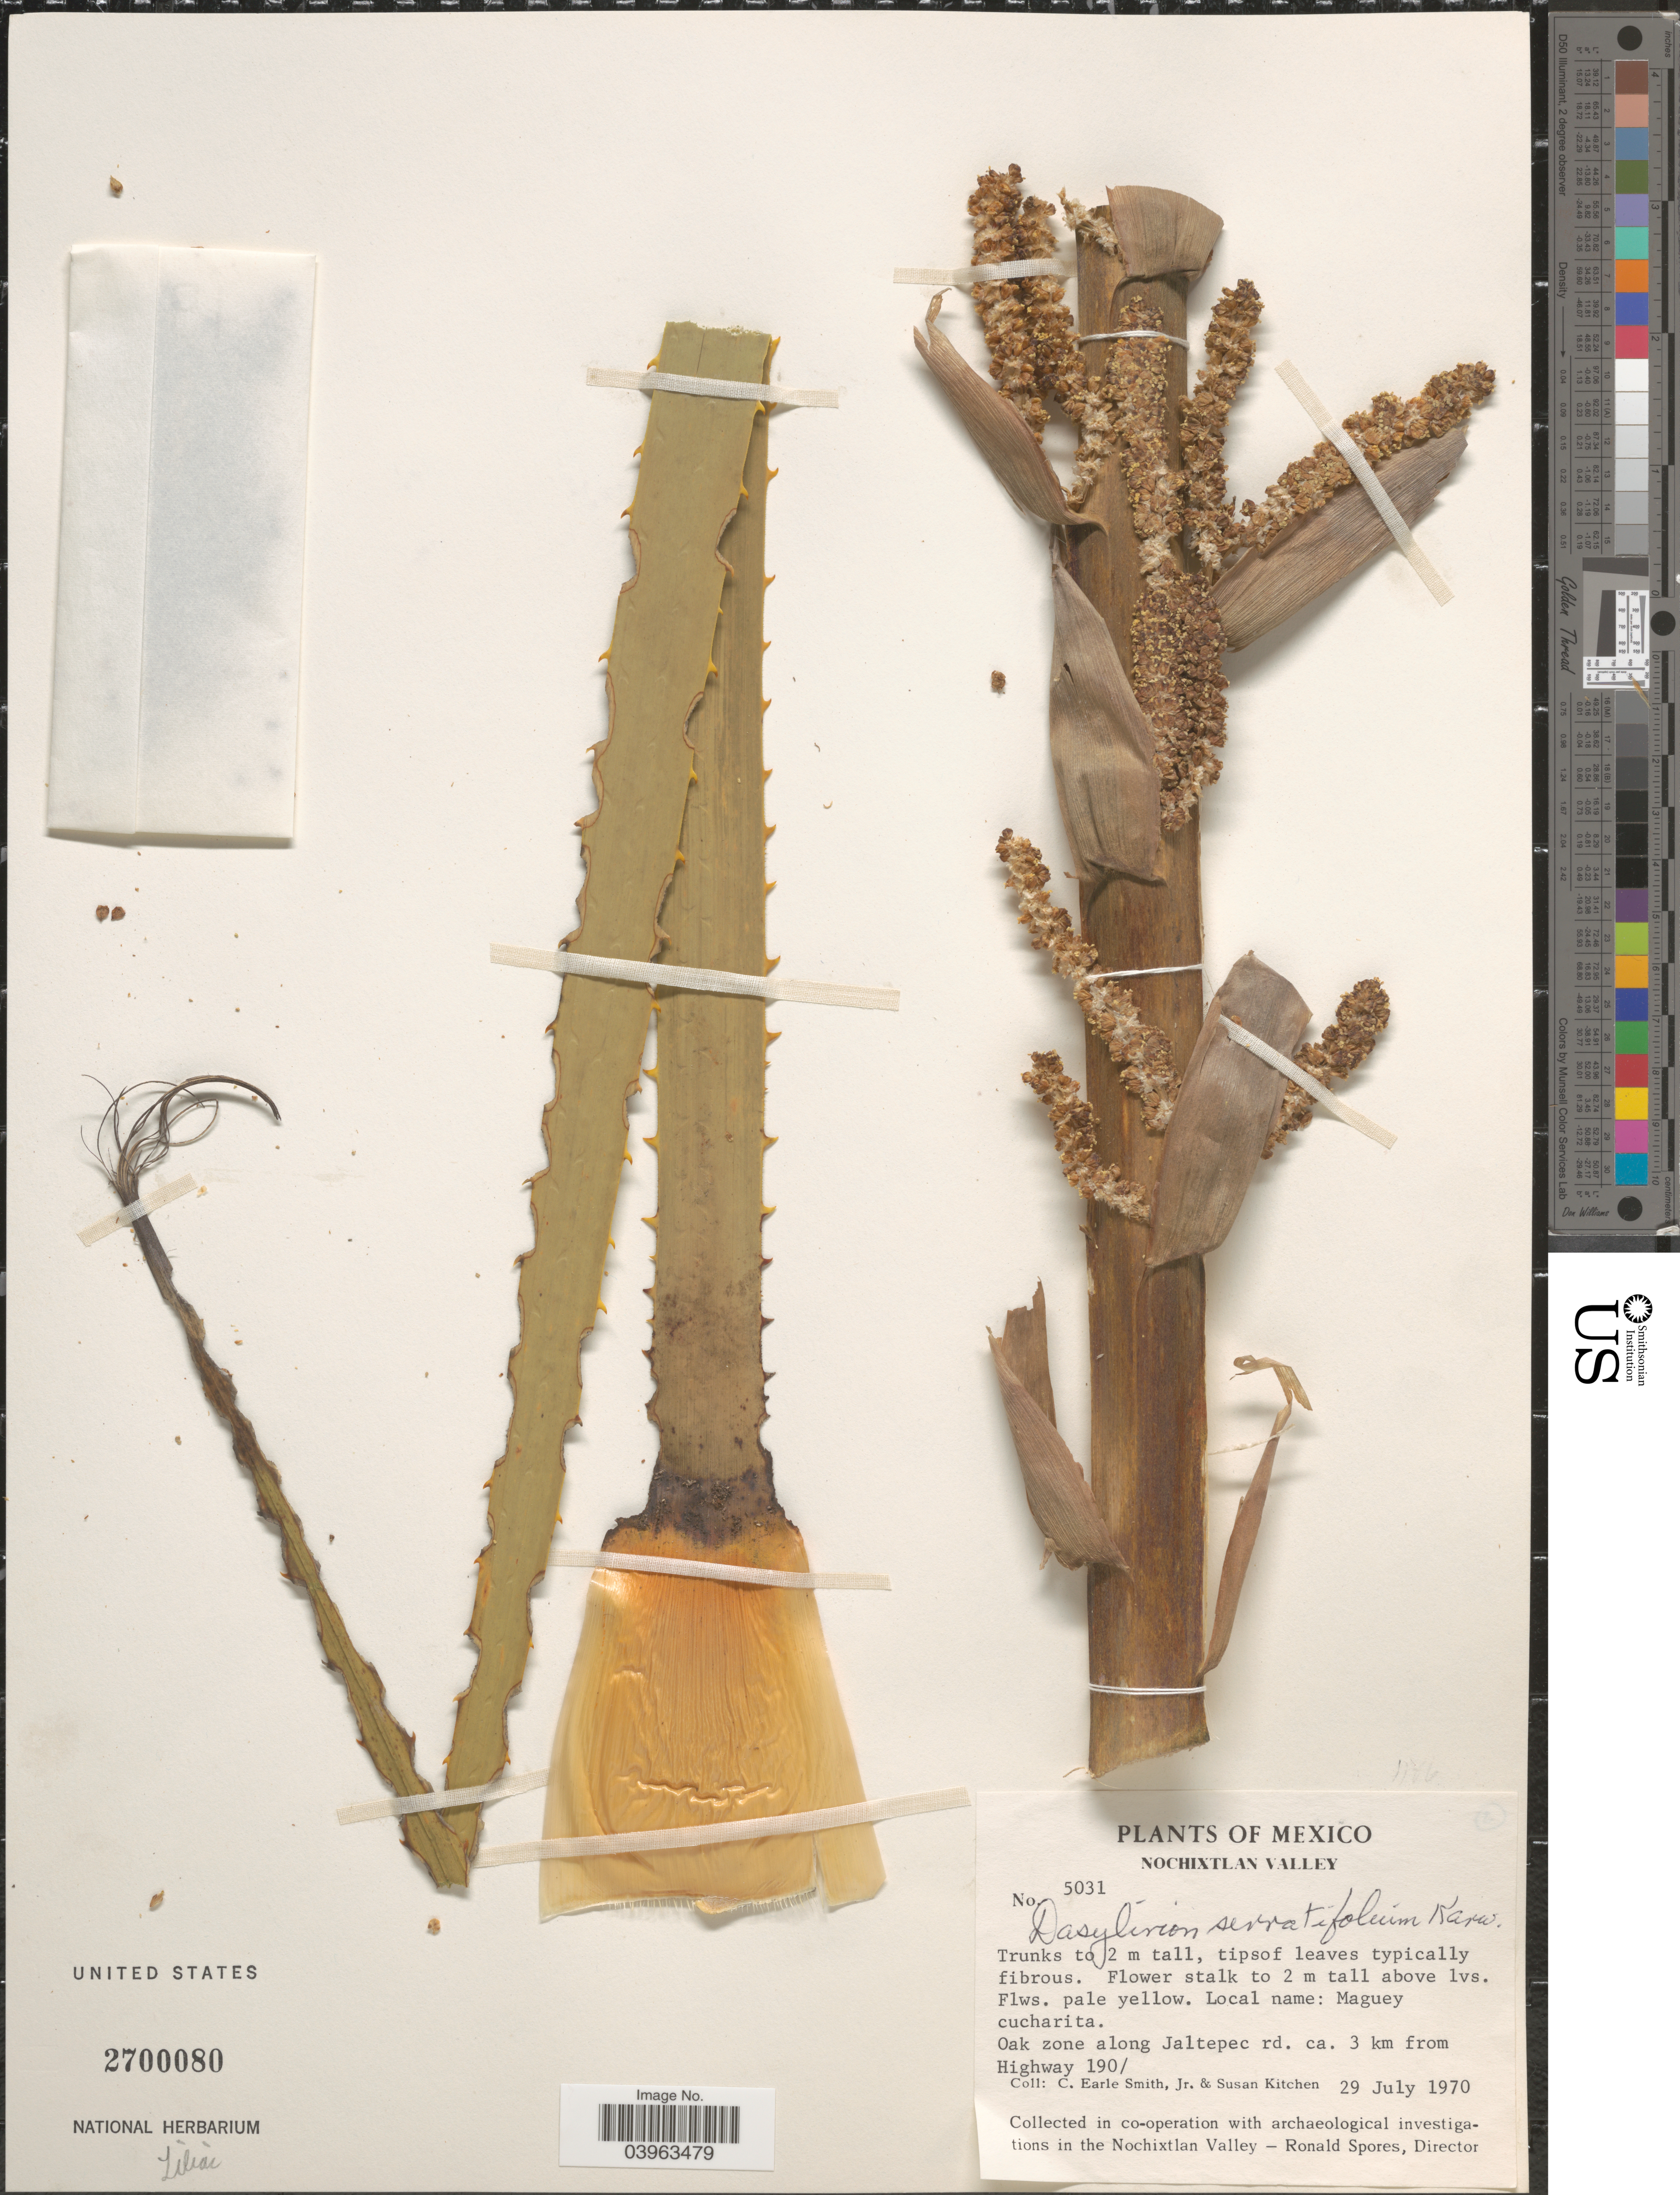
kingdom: Plantae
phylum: Tracheophyta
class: Liliopsida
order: Asparagales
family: Asparagaceae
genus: Dasylirion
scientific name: Dasylirion serratifolium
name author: Karw.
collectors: C. E. Smith Jr. & S. Kitchen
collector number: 5031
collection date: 1970-07-29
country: Mexico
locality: Nochixtlan Valley. Oak zone along Jaltepec rd. ca. 3 km from Highway 190/.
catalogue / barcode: US 2700080